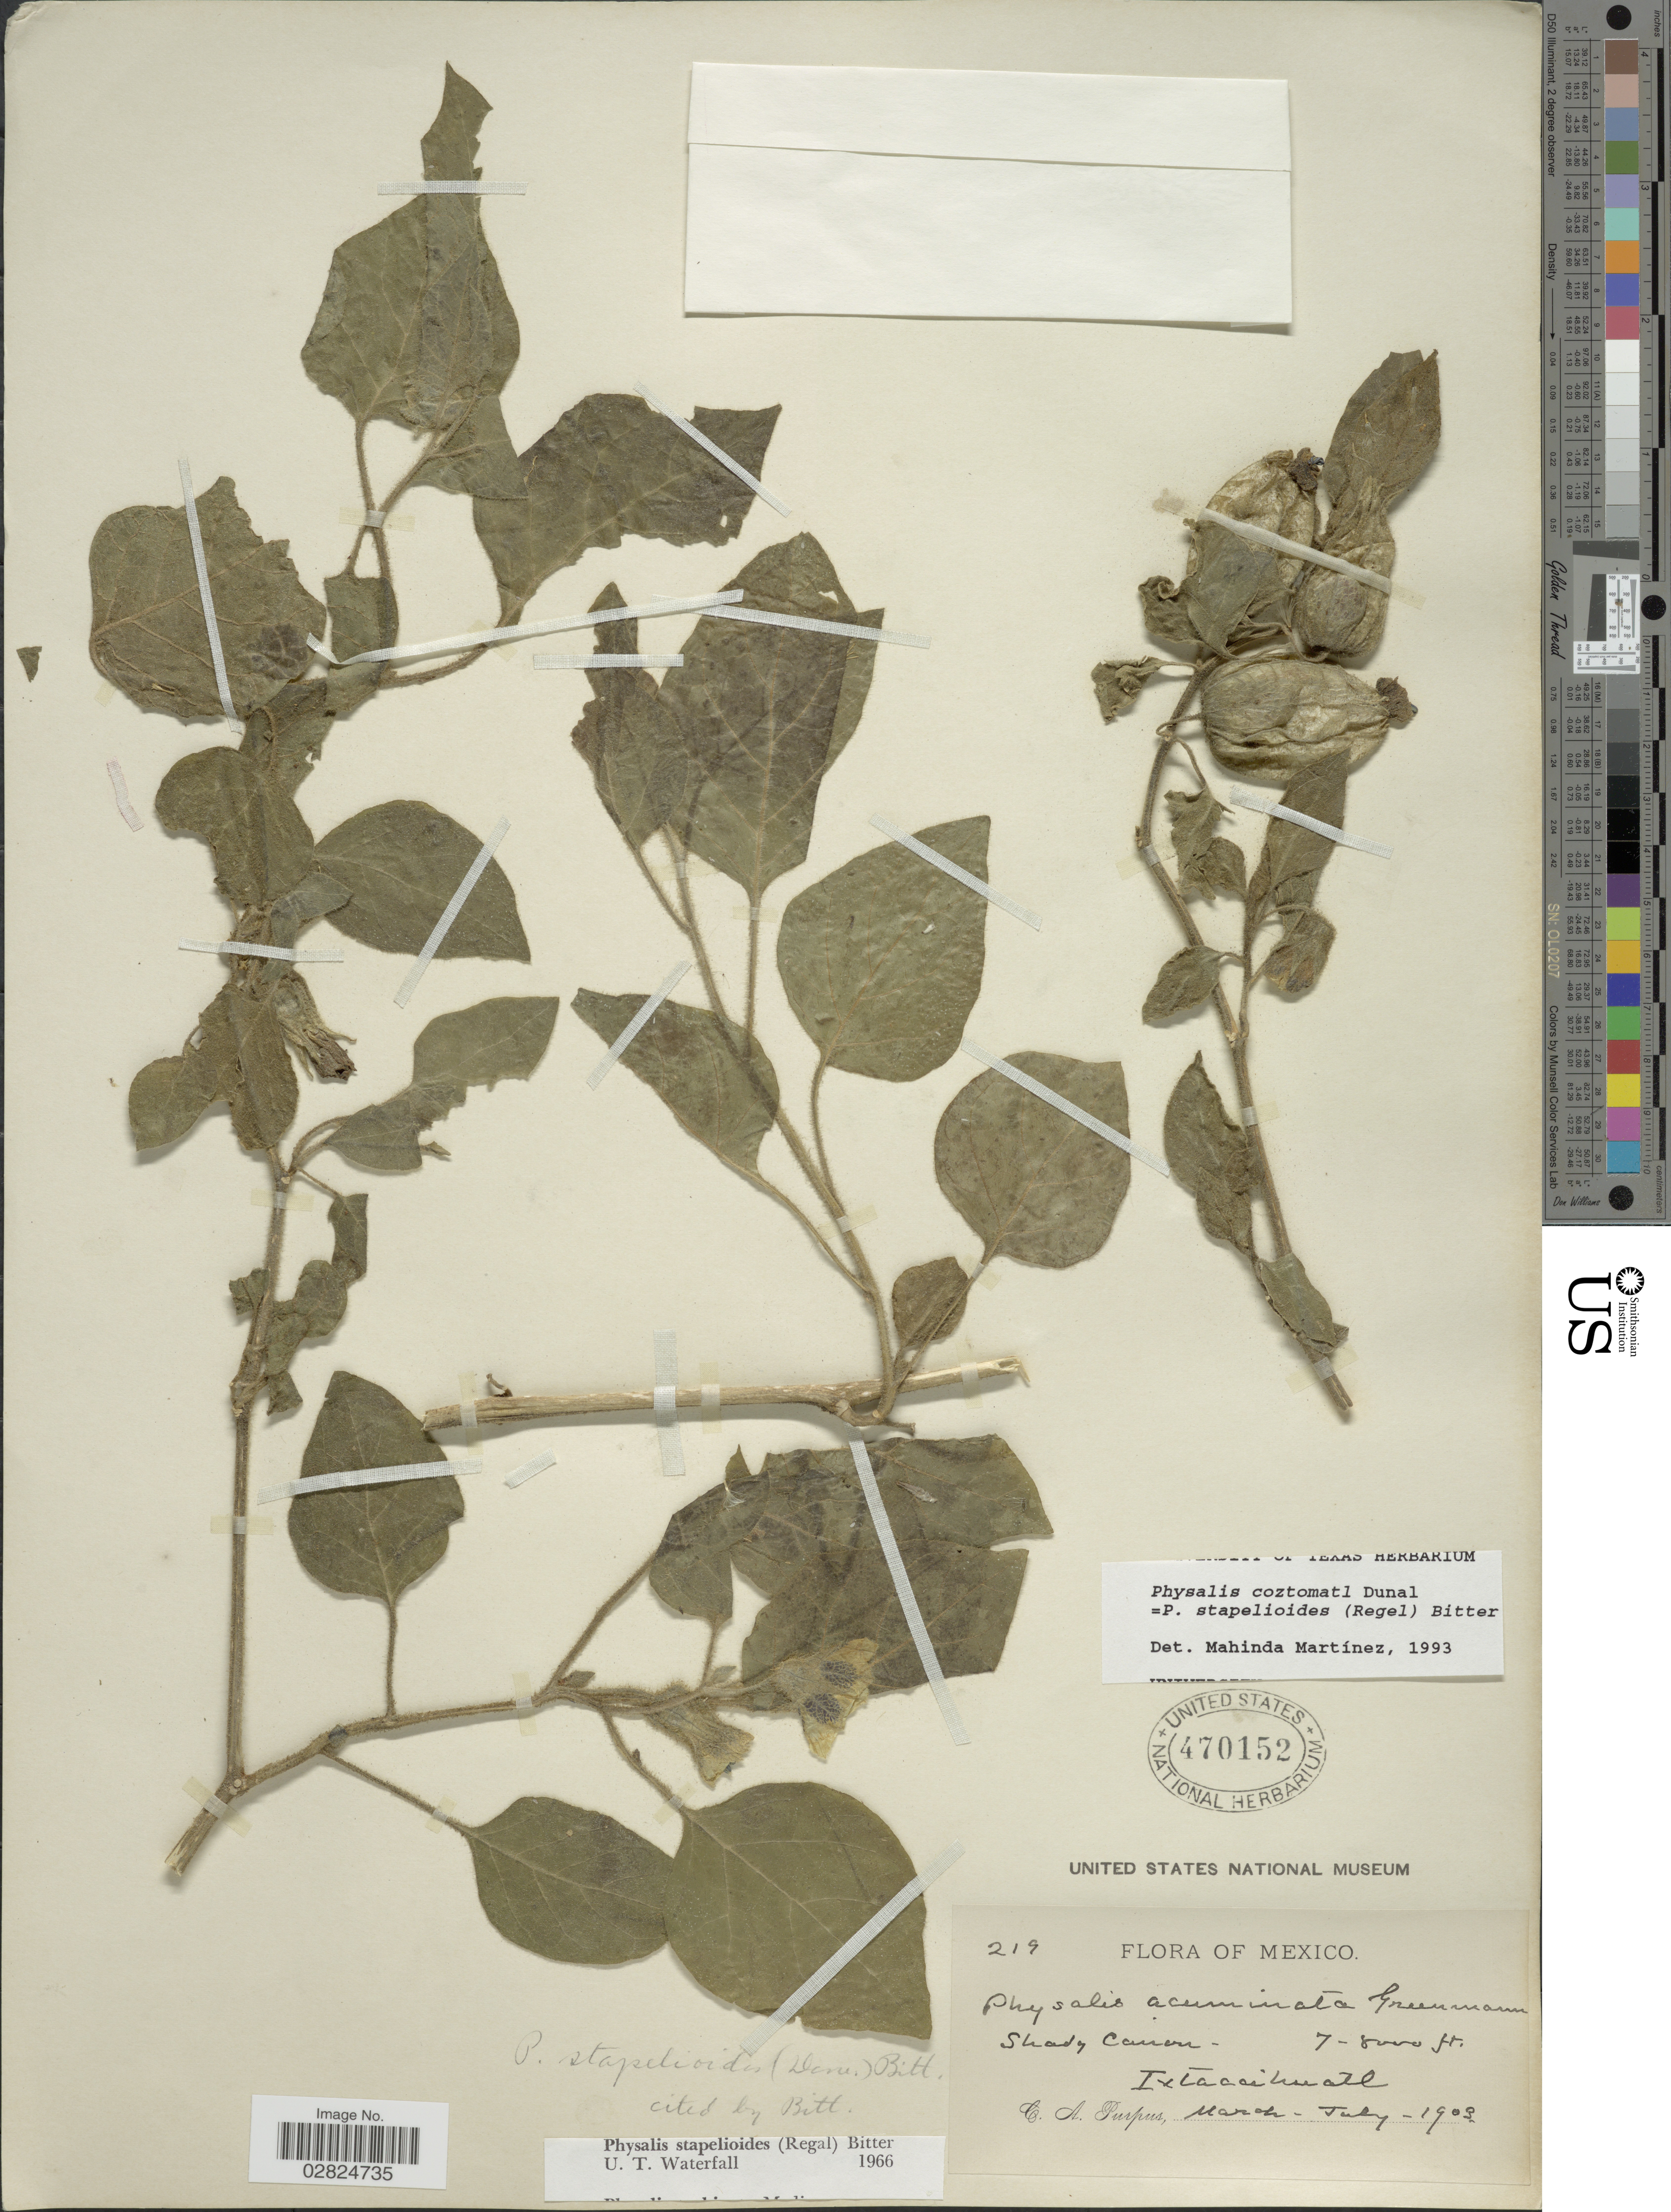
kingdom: Plantae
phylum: Tracheophyta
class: Magnoliopsida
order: Solanales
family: Solanaceae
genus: Physalis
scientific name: Physalis coztomatl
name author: Dunal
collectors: C. A. Purpus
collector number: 219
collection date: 1903-03/1903-07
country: Mexico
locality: Ixtaccihuatl.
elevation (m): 2134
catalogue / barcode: US 470152